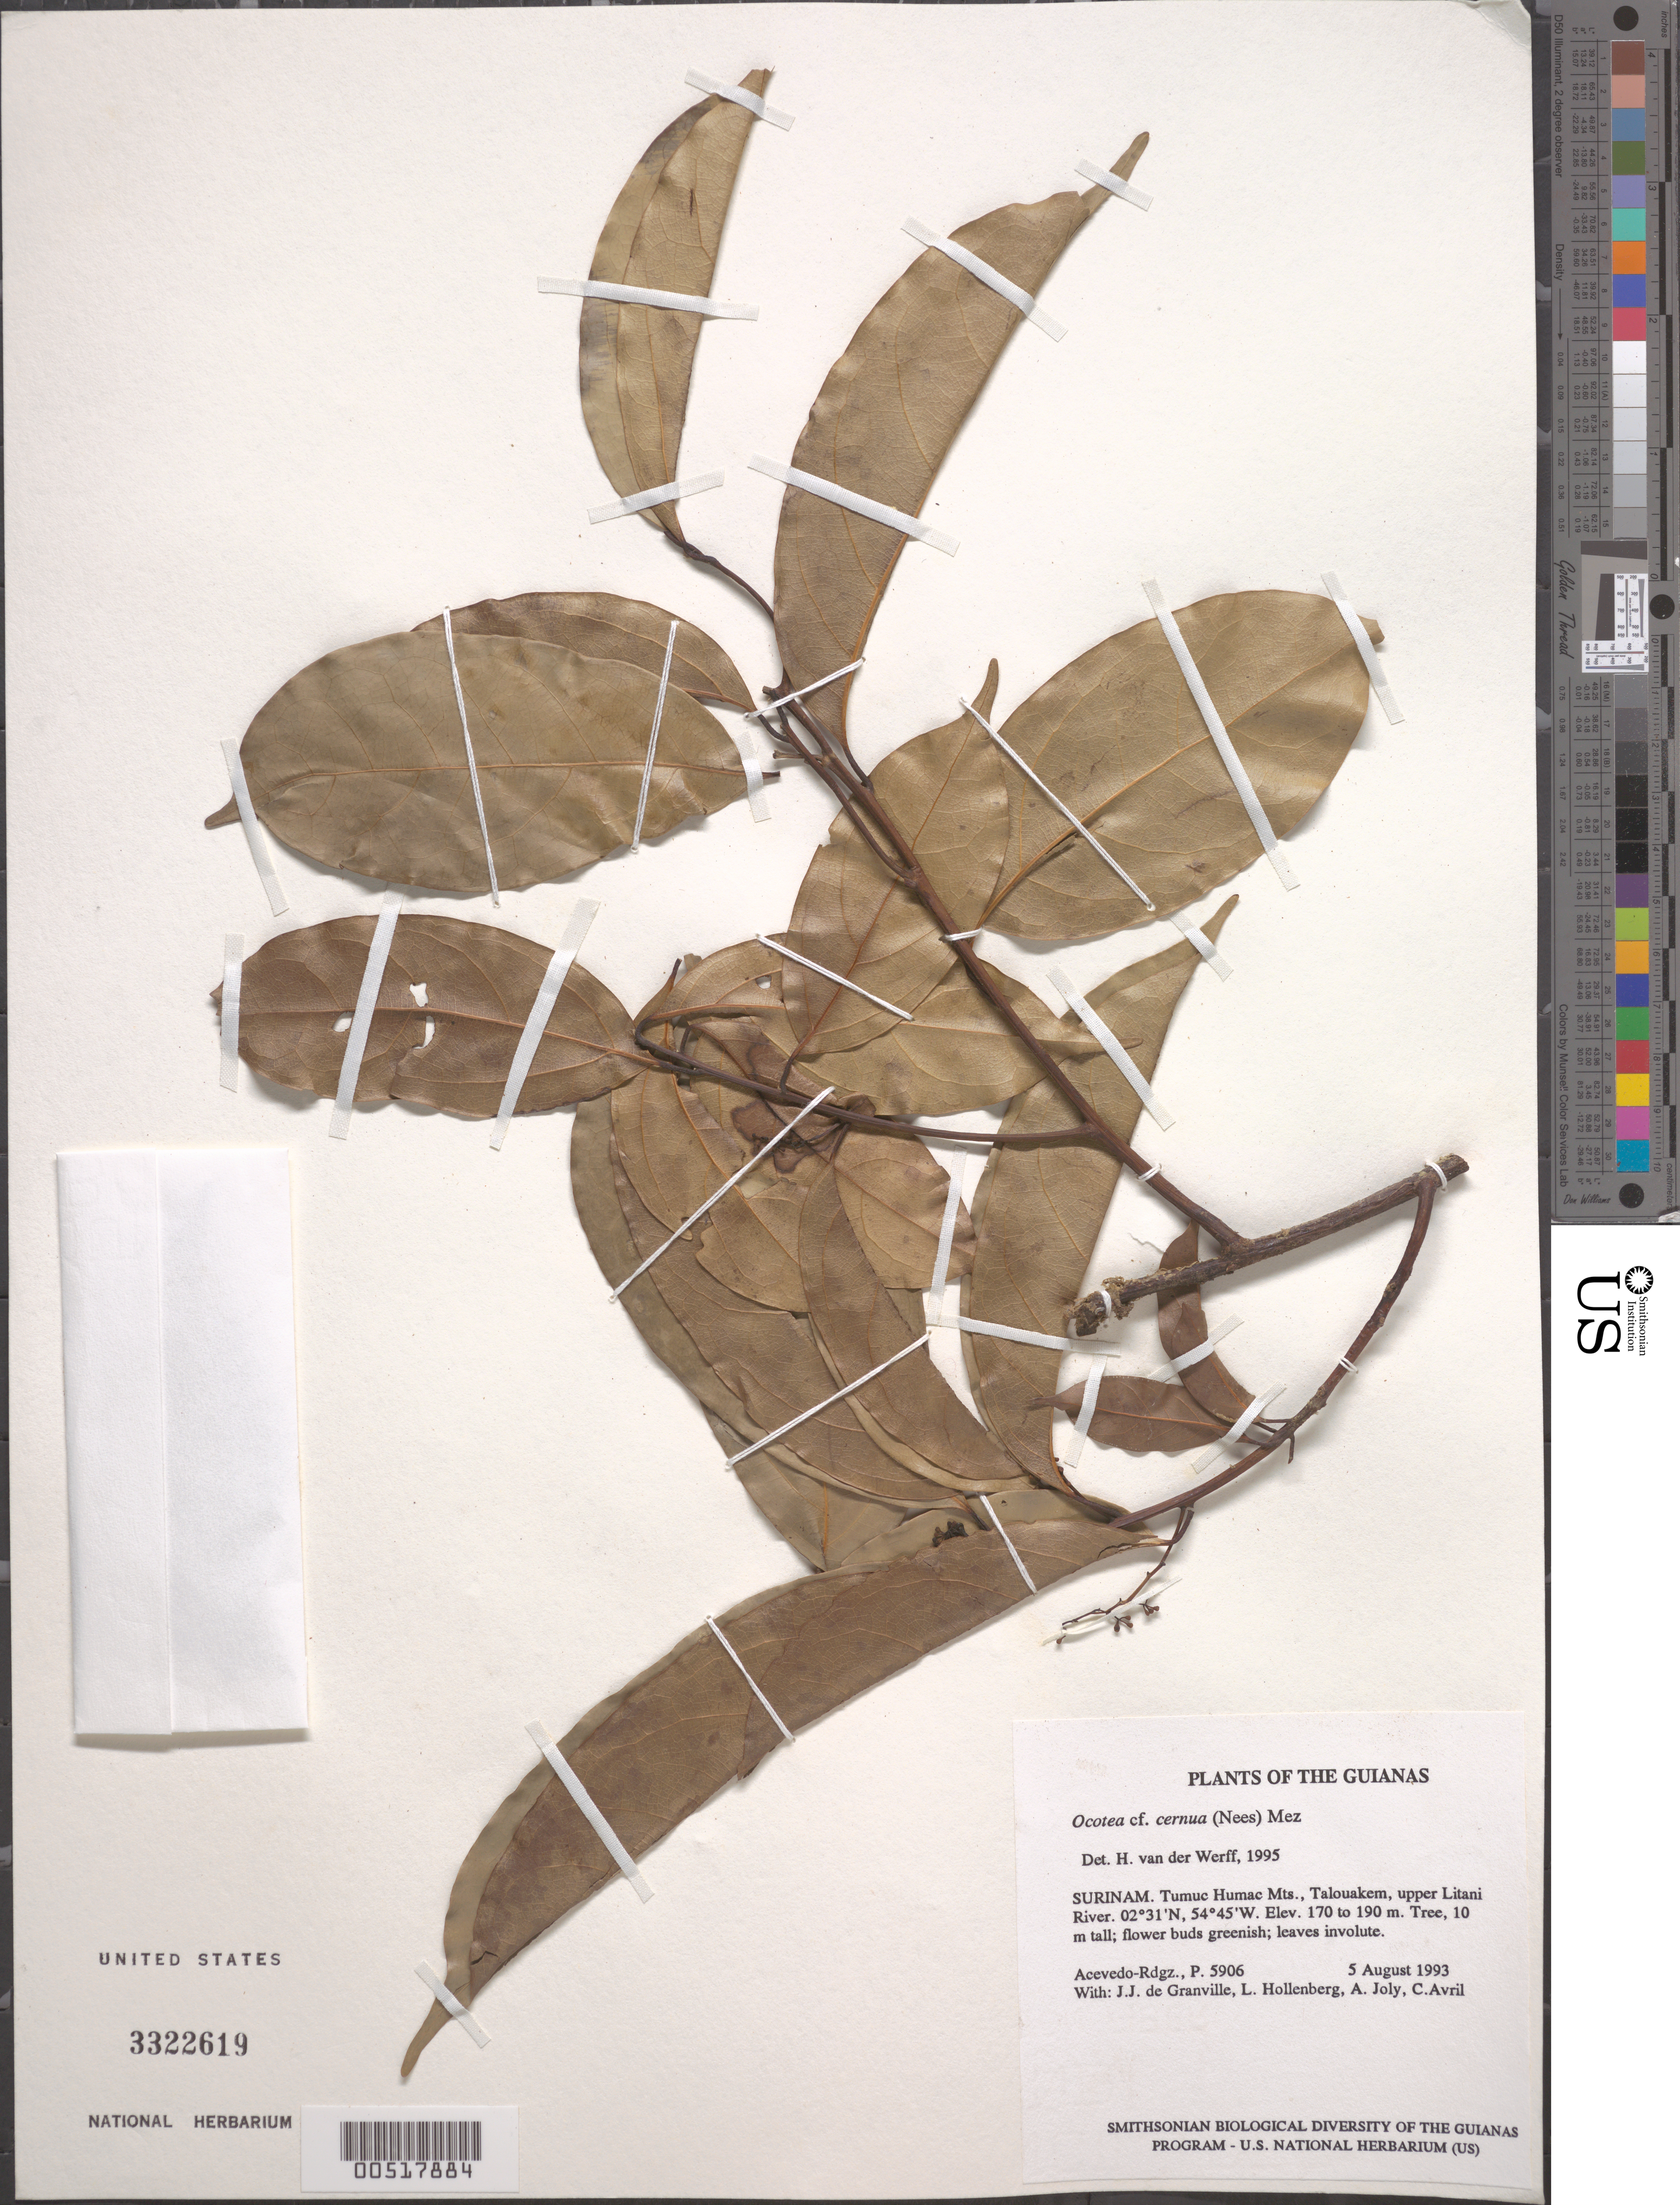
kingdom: Plantae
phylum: Tracheophyta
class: Magnoliopsida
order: Laurales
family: Lauraceae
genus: Ocotea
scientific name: Ocotea cernua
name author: (Nees) Mez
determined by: van der Werff, H., (MO), Missouri Botanical Garden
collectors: P. Acevedo-Rodr., C. Boyer, J.-J. de Granville, A. Joly & L. Hollenberg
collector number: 5906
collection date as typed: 05 Aug 1993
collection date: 1993-08-05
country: Suriname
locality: Tumuc Humac Mts., Talouakem, upper Litani River.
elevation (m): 170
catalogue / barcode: US 3322619